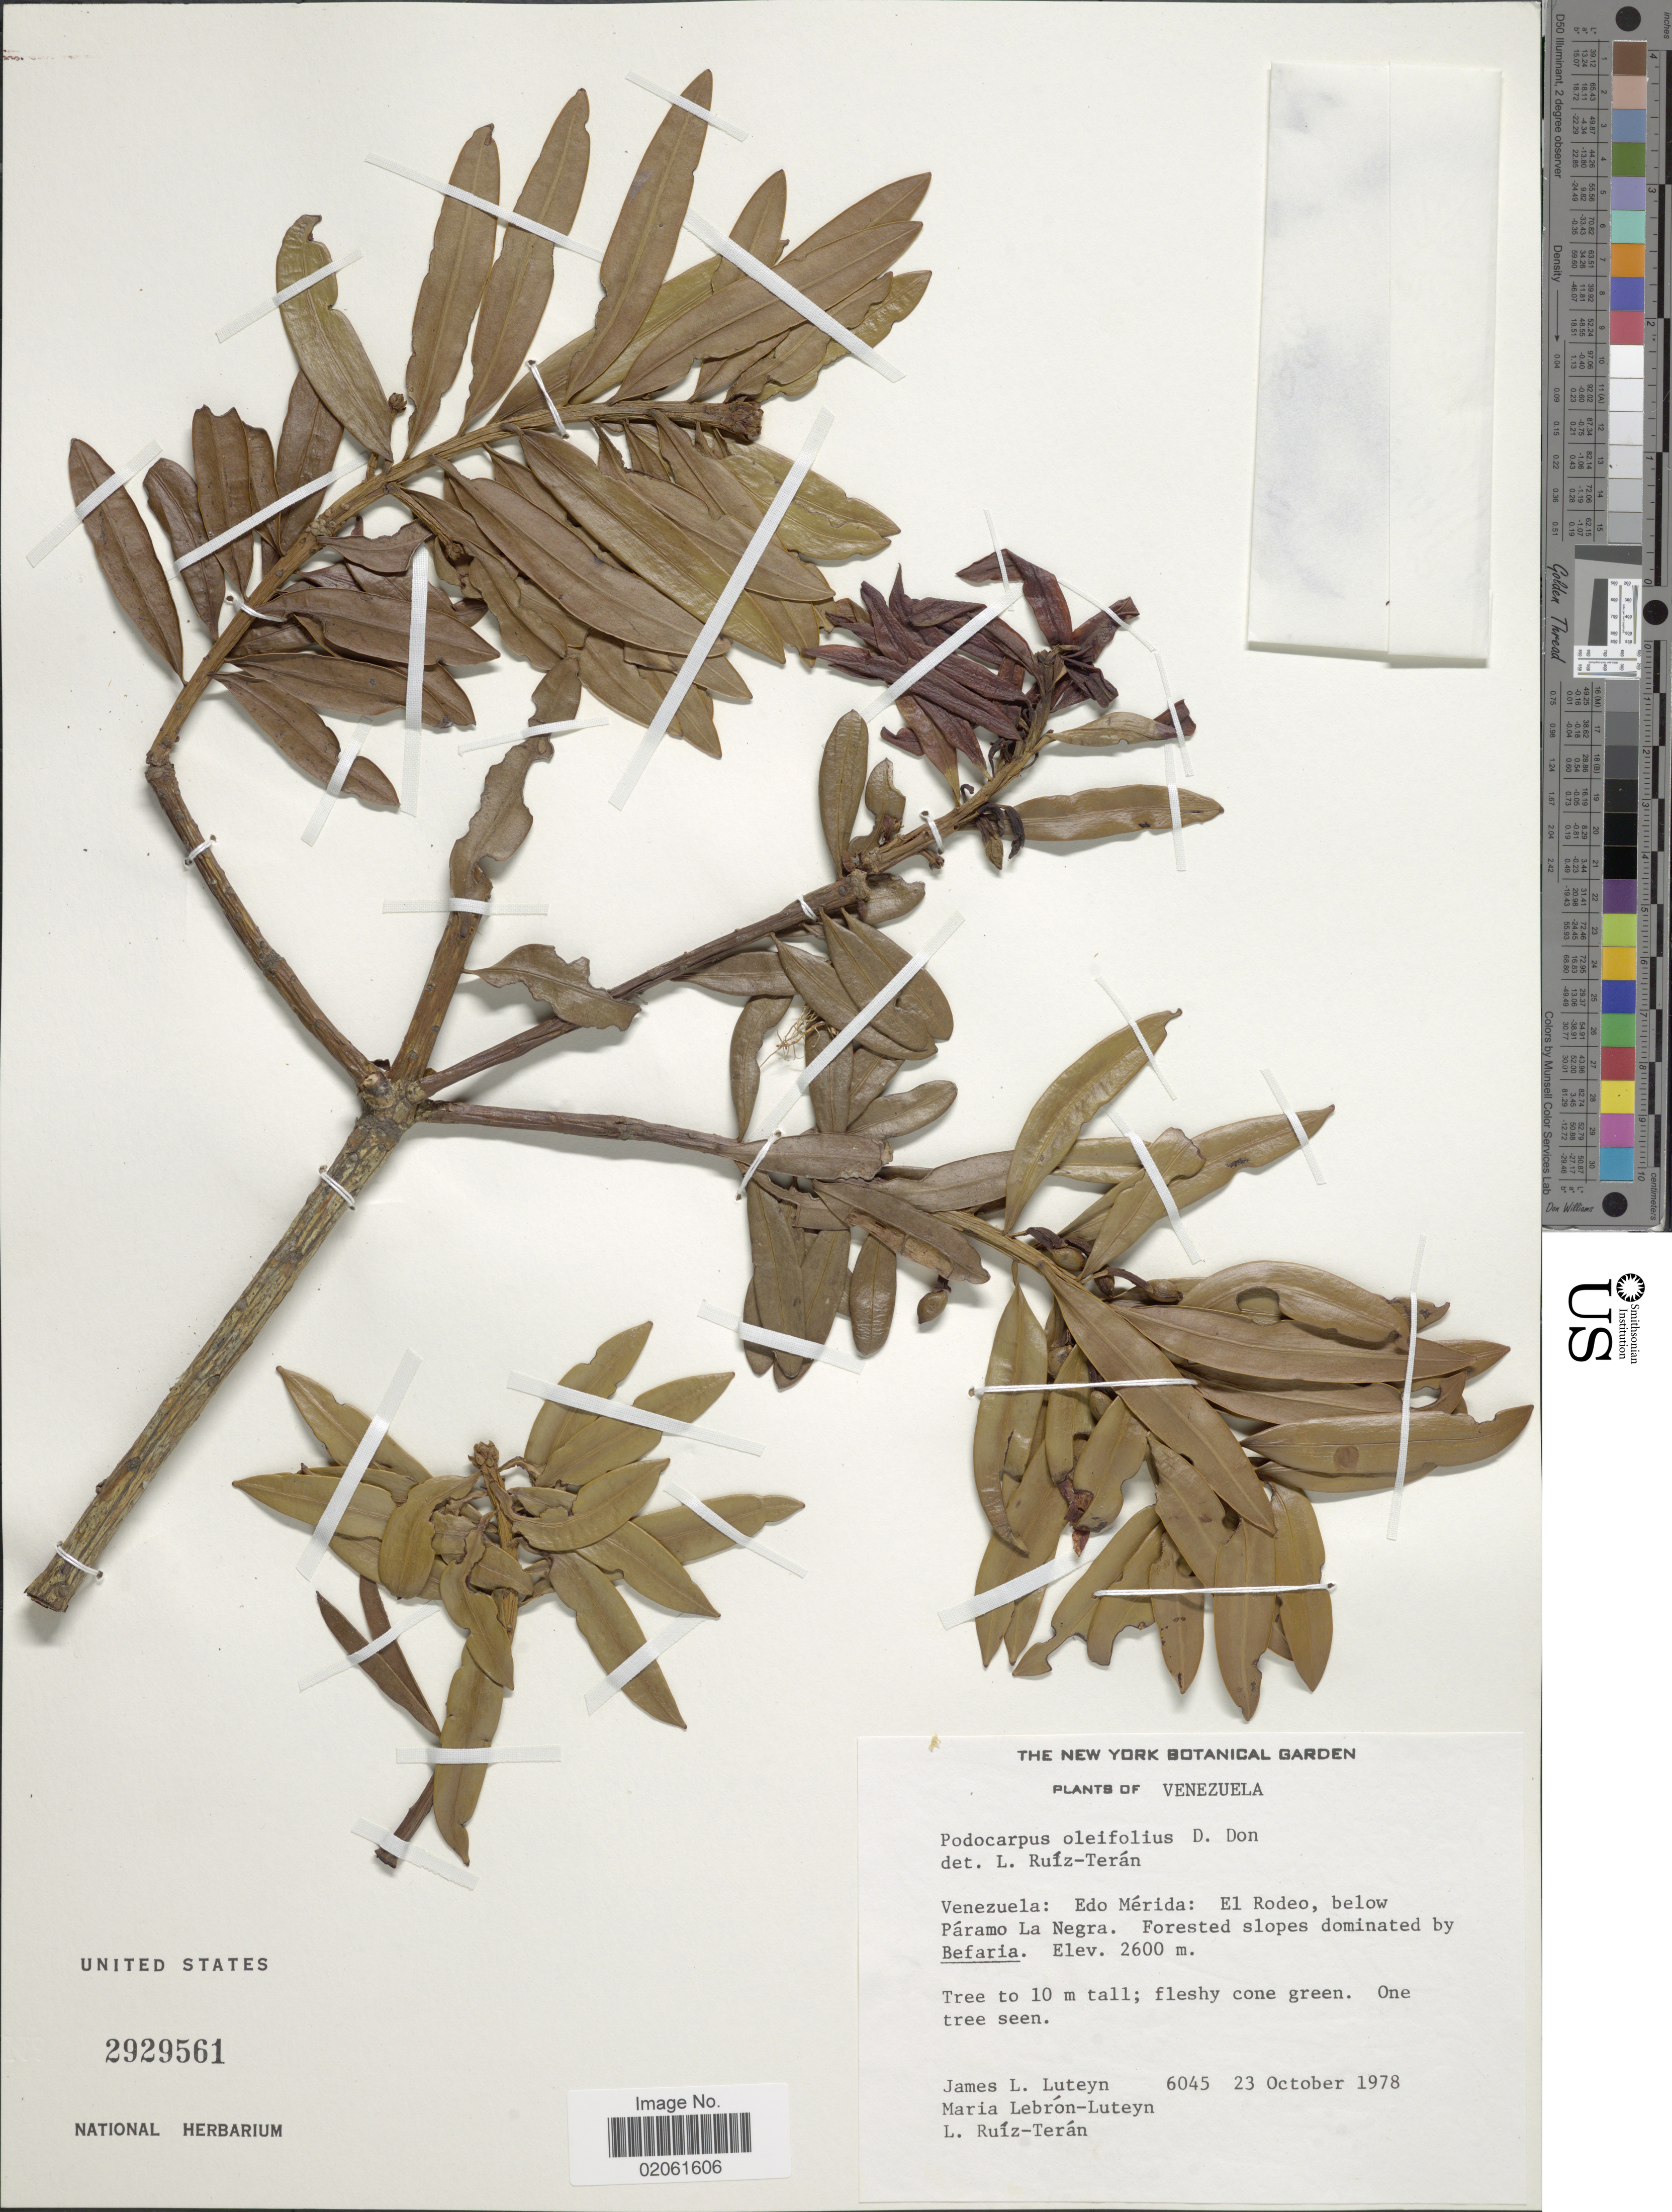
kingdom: Plantae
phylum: Tracheophyta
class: Pinopsida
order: Pinales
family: Podocarpaceae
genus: Podocarpus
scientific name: Podocarpus oleifolius var. macrostachys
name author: (Parl.) J. Buchholz & N.E. Gray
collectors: J. L. Luteyn, M. L. Lebrón-Luteyn & L. E. Ruíz-Terán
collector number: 6045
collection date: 1978-10-23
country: Venezuela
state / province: Mérida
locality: Venezuela: Edo Merida: El Rodeo, below Paramo La Negra. Forested slopes.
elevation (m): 2600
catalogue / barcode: US 2929561